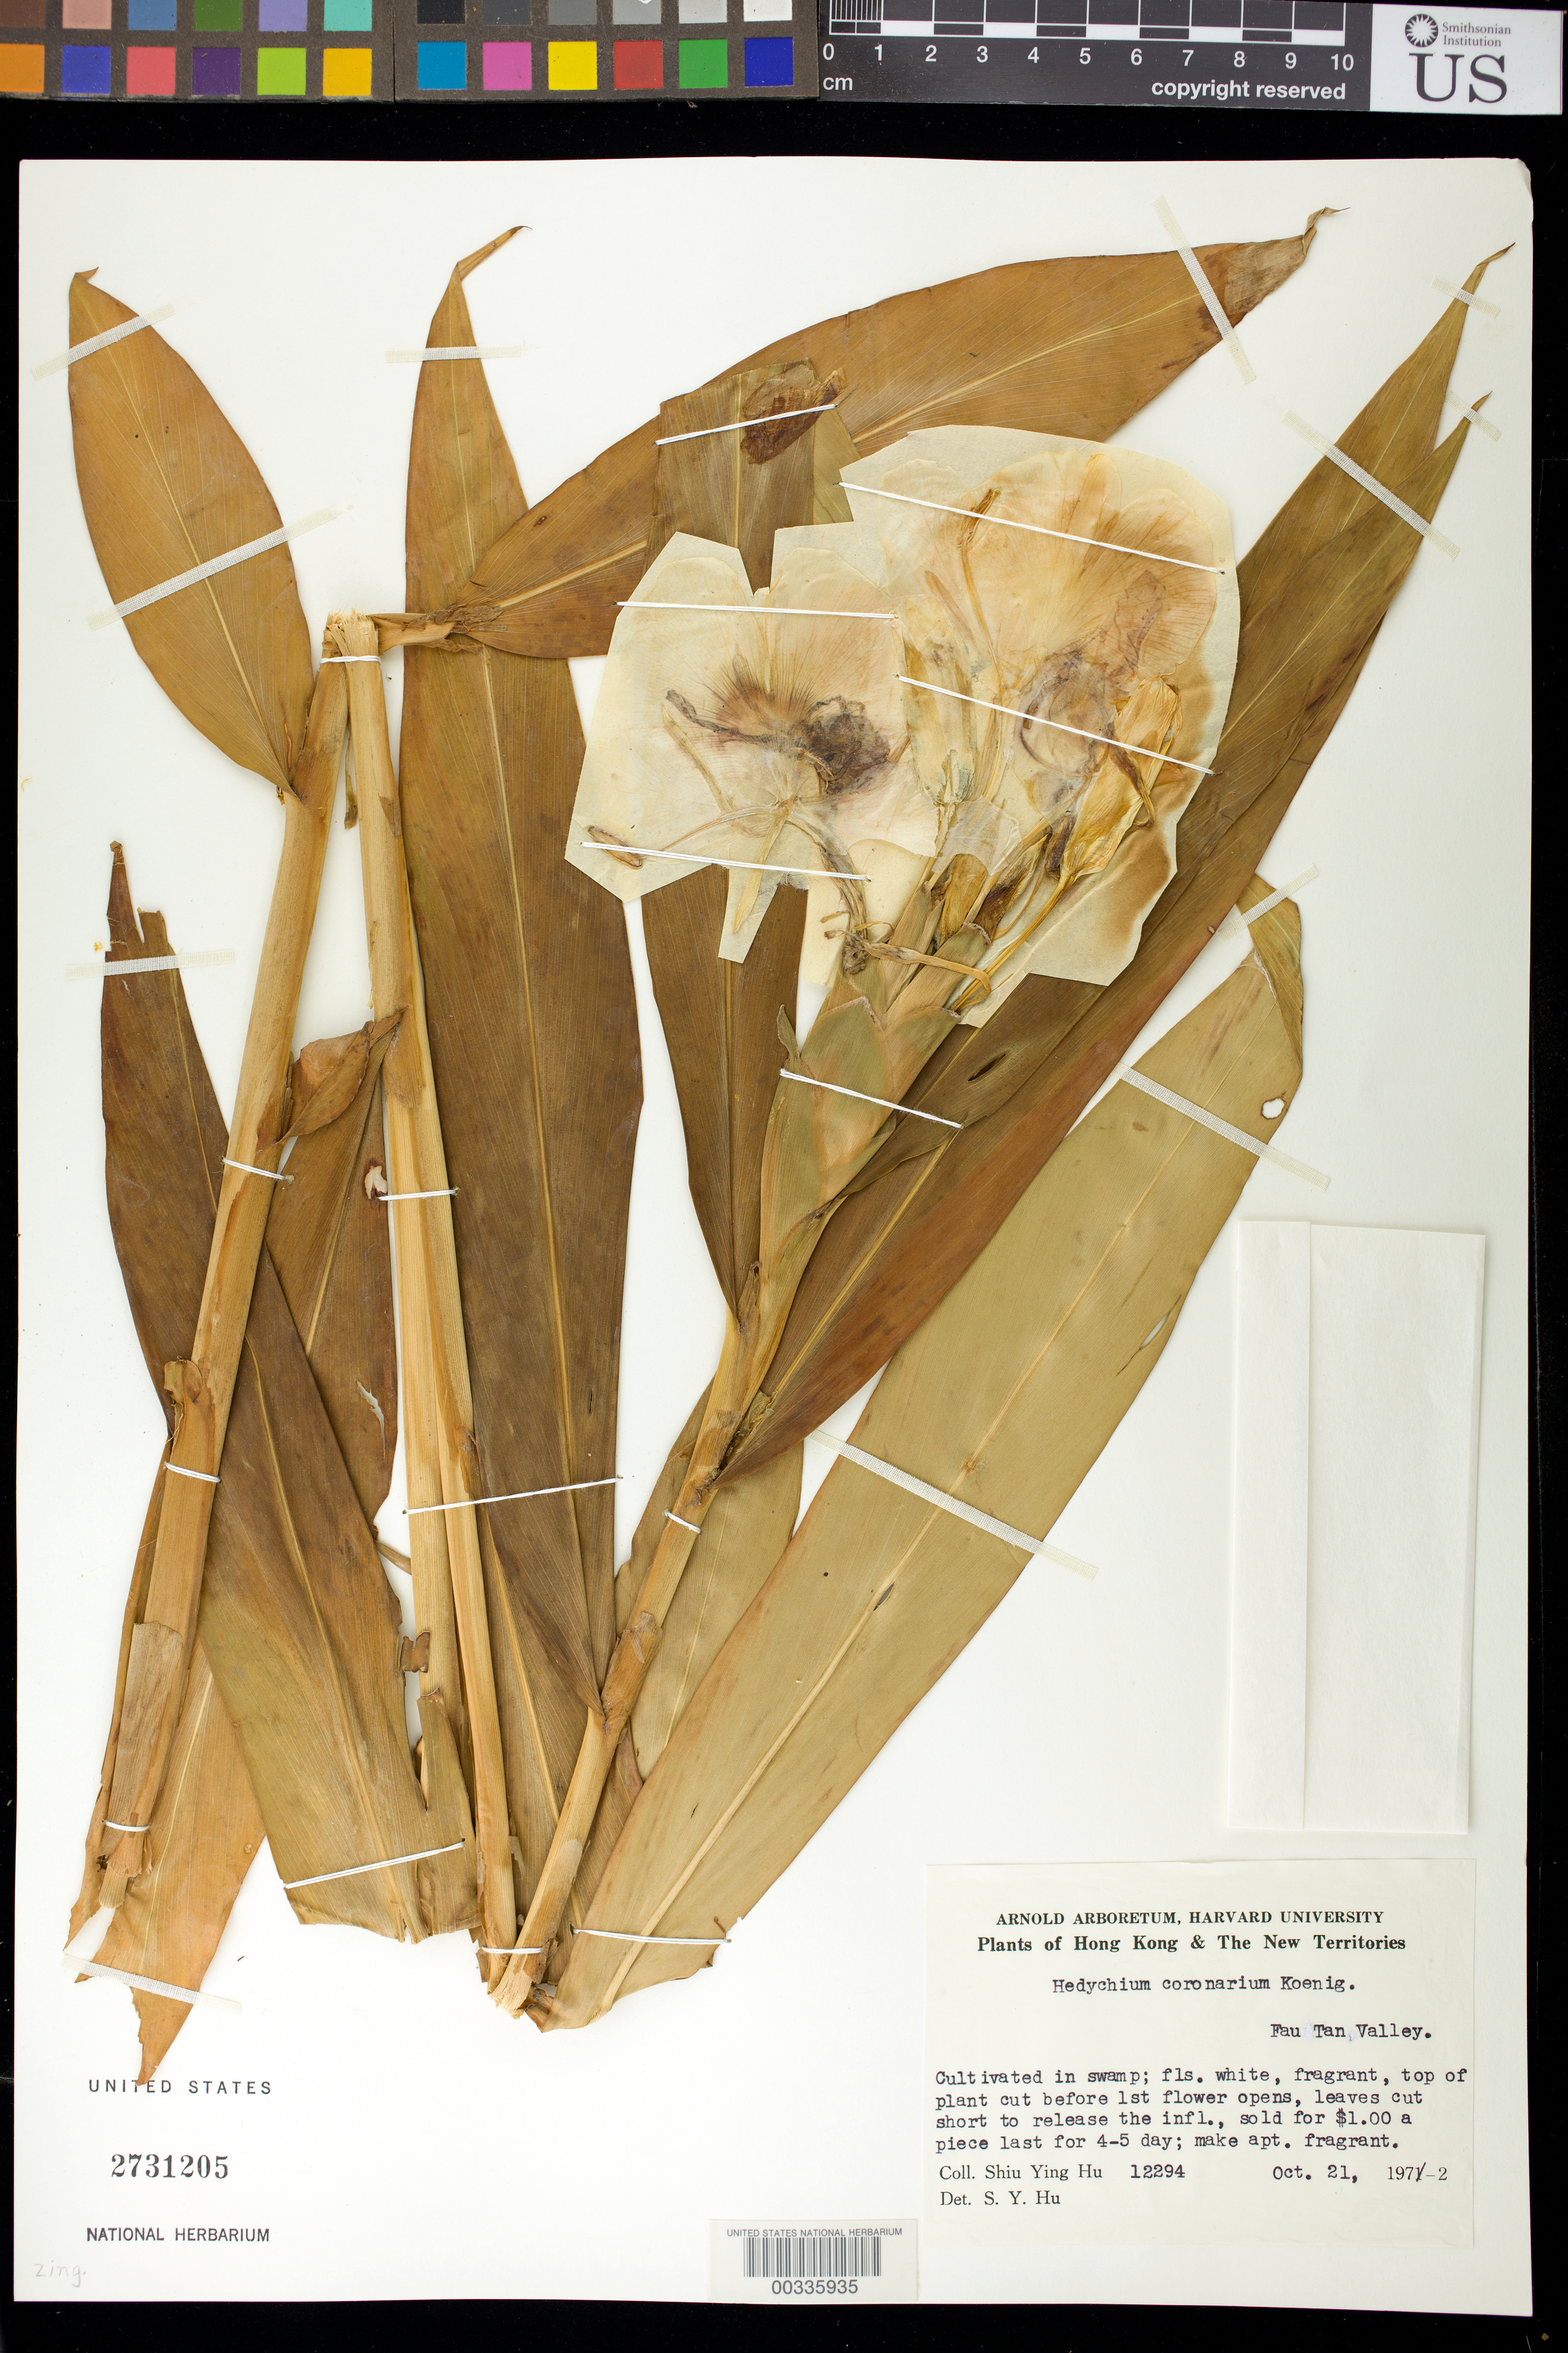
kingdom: Plantae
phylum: Tracheophyta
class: Liliopsida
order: Zingiberales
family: Zingiberaceae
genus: Hedychium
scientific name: Hedychium coronarium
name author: J. Koenig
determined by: Hu, S. Y.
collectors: S. Y. Hu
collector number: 12294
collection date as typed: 21 Oct 1972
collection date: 1972-10-21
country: China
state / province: Hong Kong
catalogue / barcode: US 2731205